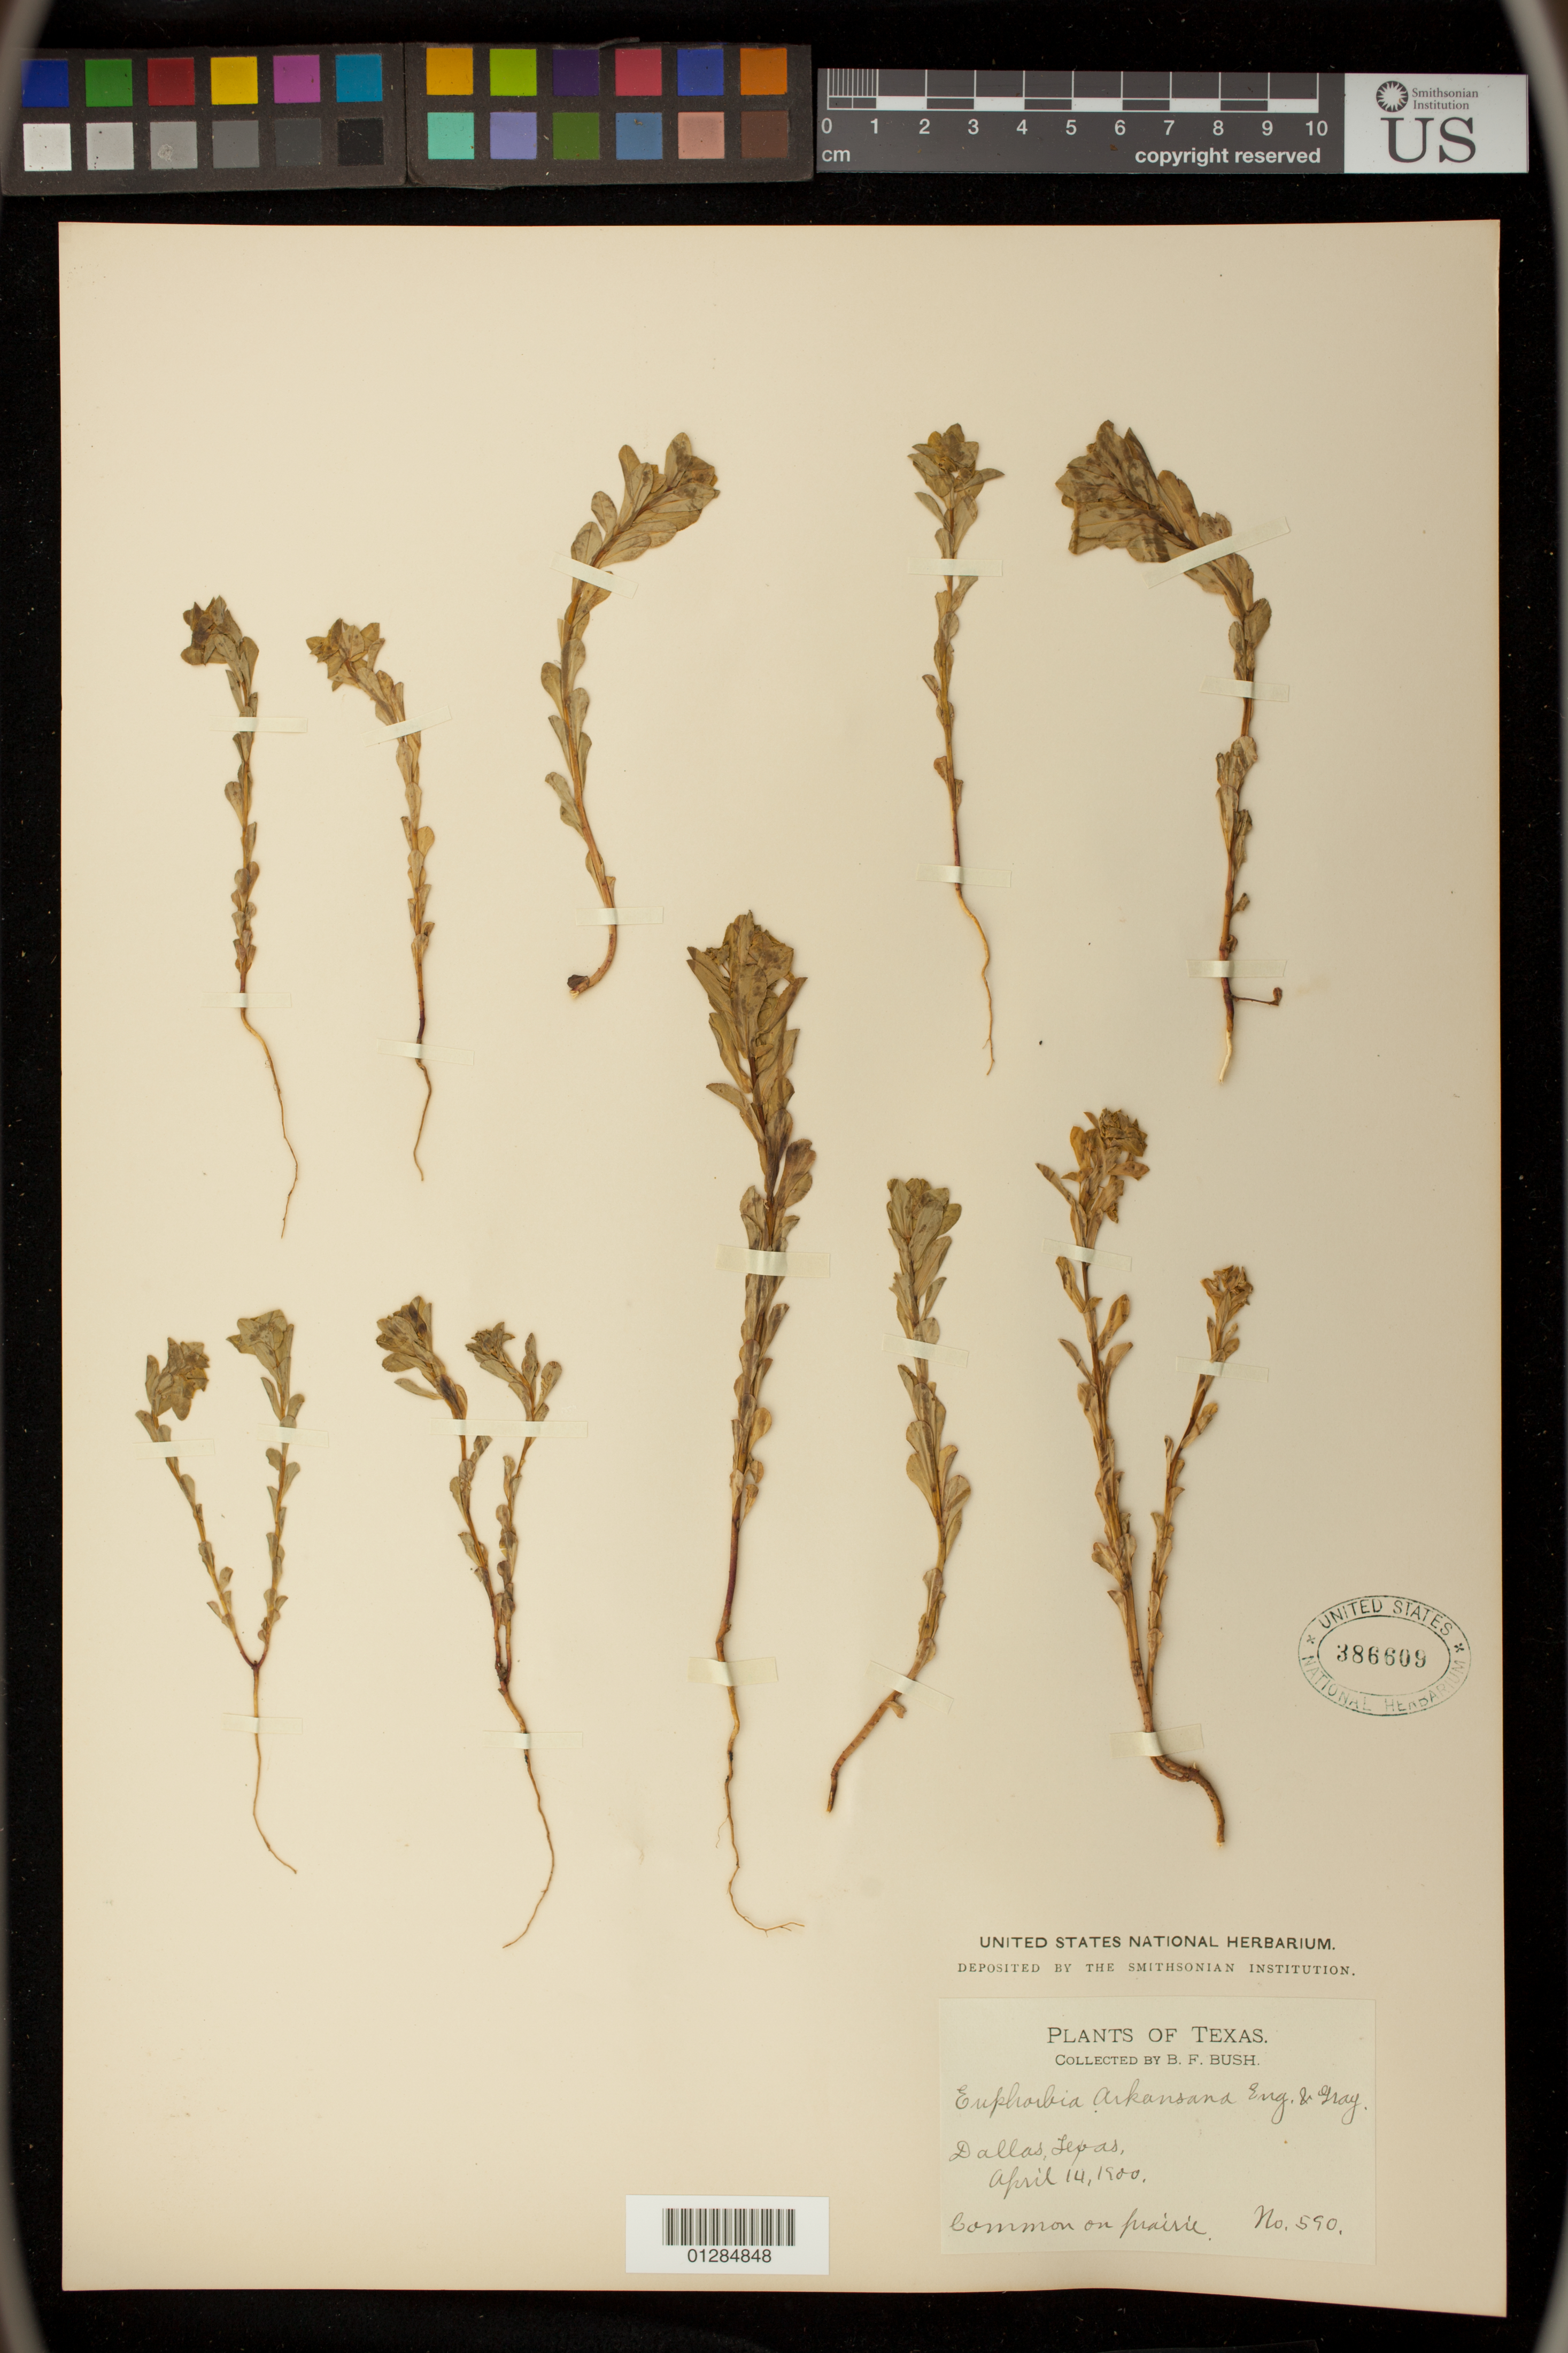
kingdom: Plantae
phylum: Tracheophyta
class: Magnoliopsida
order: Malpighiales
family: Euphorbiaceae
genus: Euphorbia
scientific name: Euphorbia spathulata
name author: Lam.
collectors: B. F. Bush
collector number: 590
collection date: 1900-04-14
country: United States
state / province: Texas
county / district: Dallas County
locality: Dallas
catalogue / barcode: US 386609